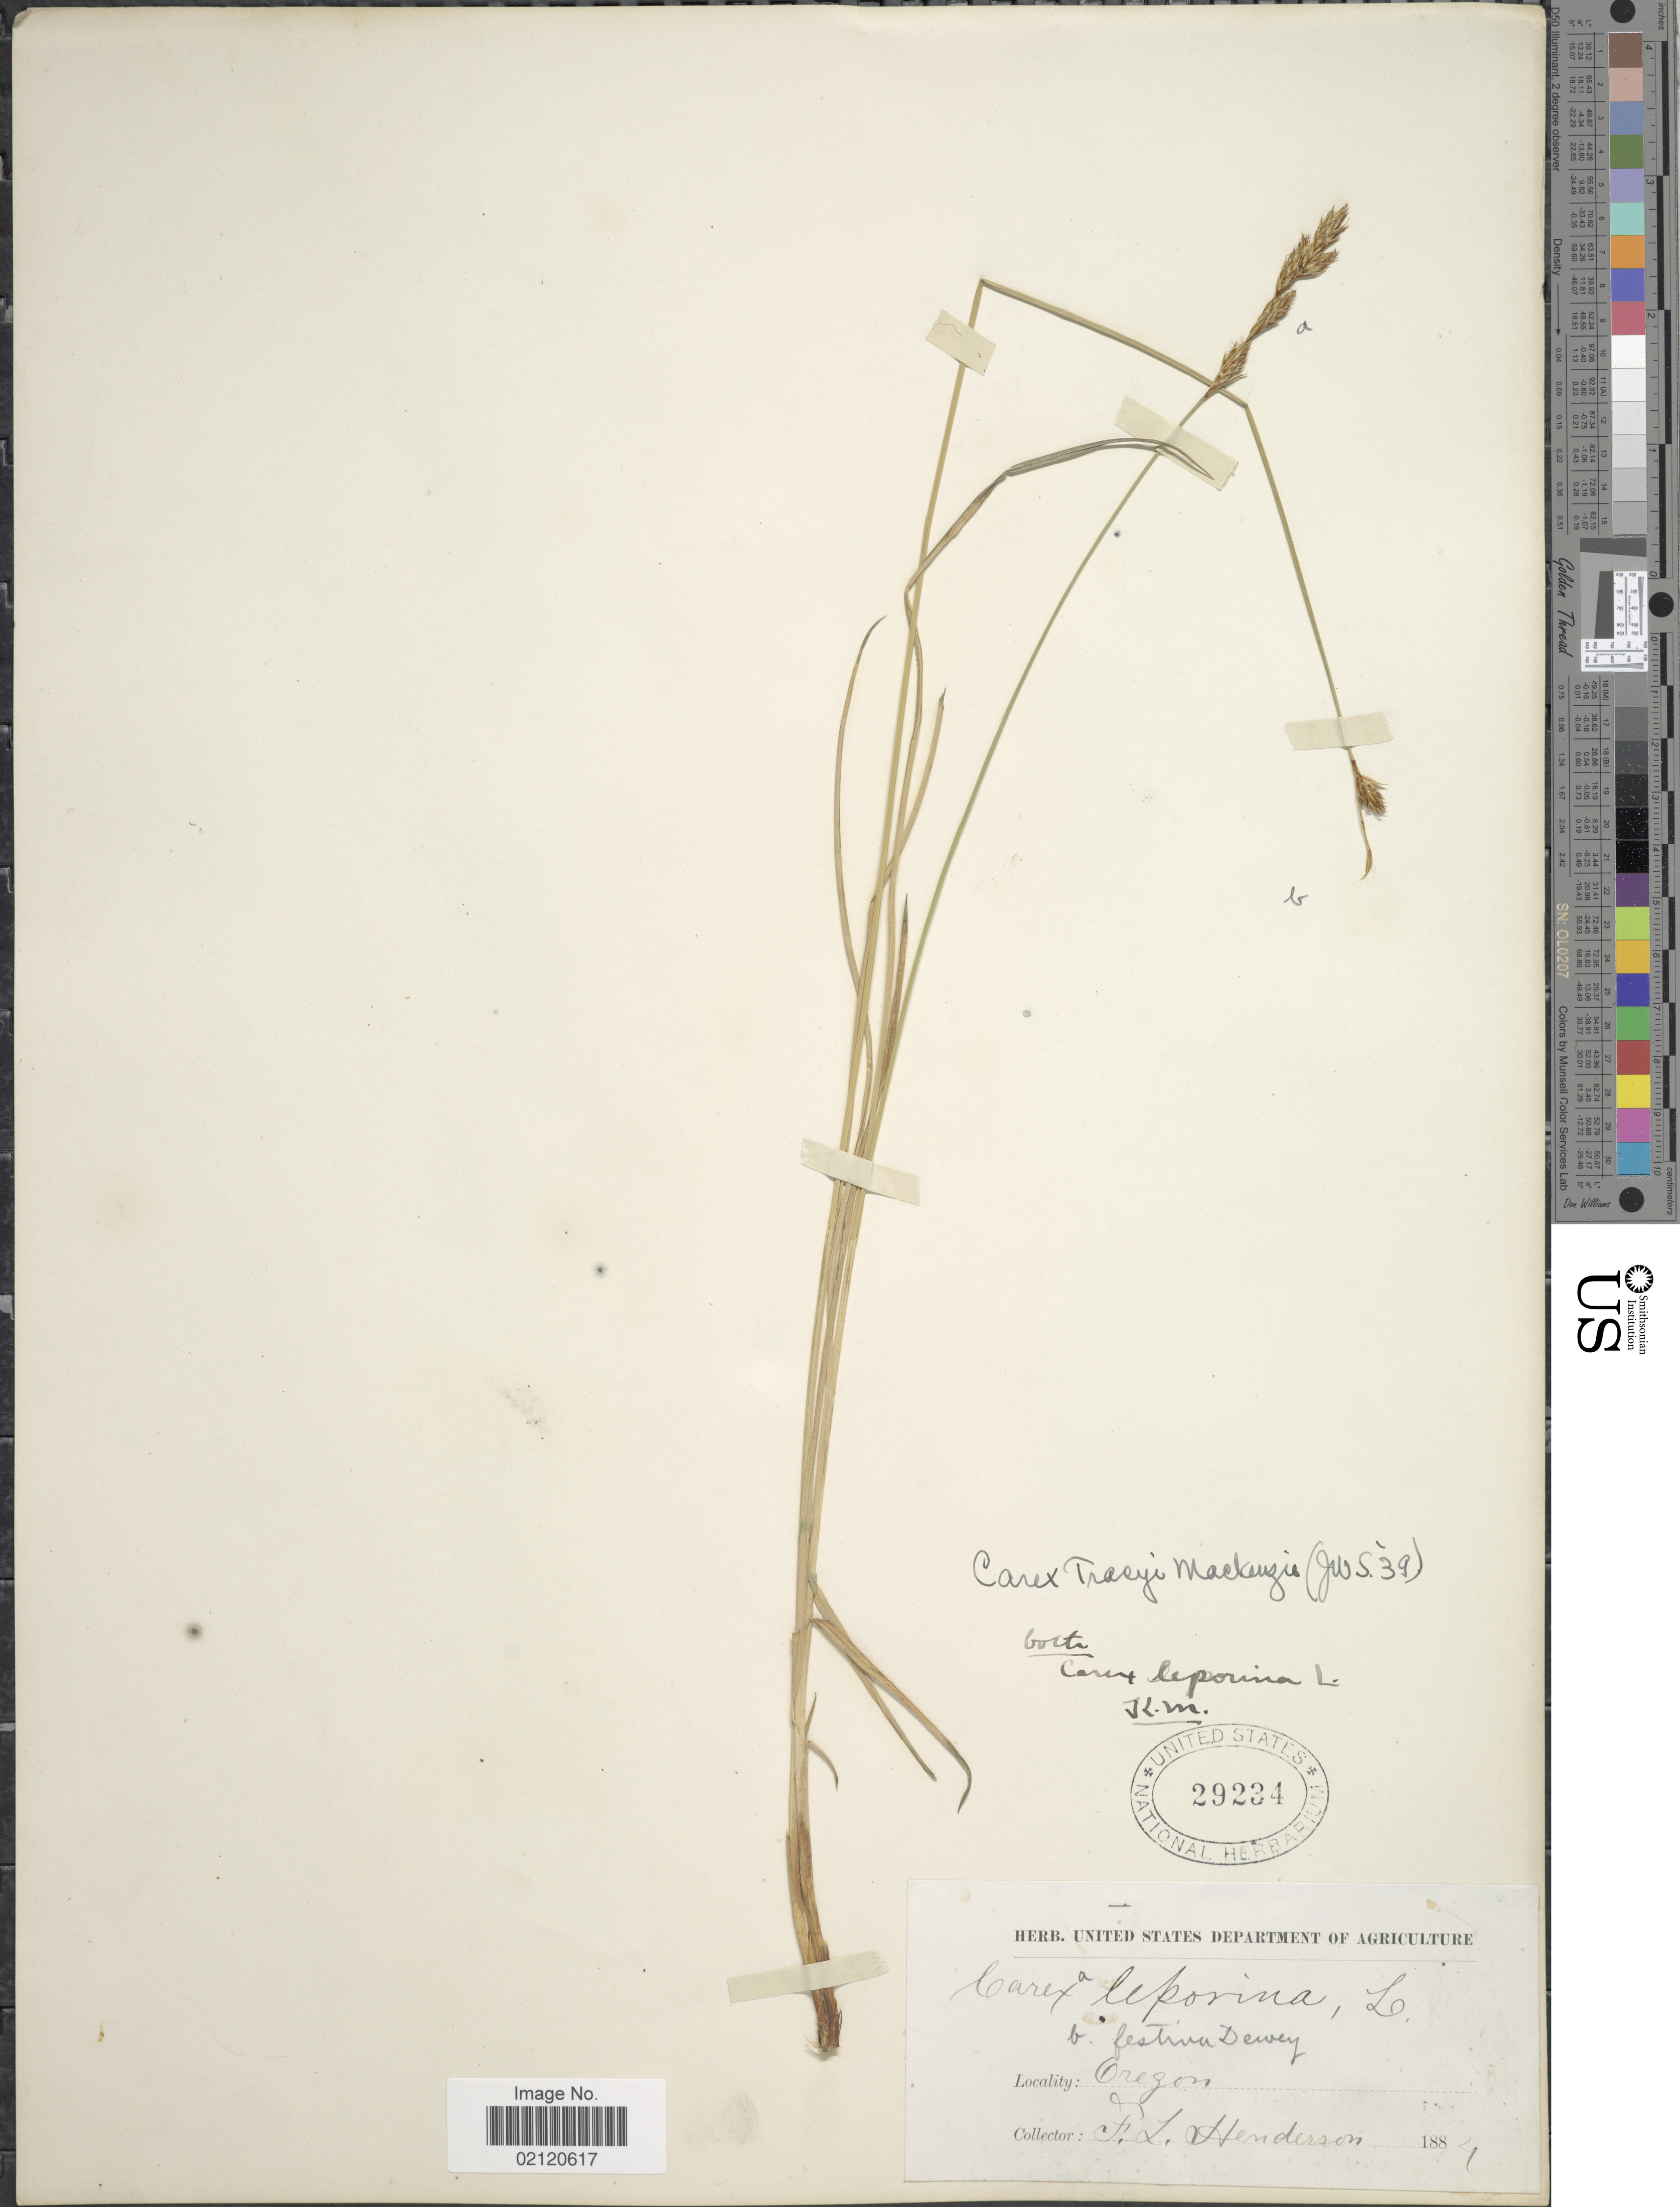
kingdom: Plantae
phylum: Tracheophyta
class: Liliopsida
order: Poales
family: Cyperaceae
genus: Carex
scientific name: Carex leporina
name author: L.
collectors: F. Henderson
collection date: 1884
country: United States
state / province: Oregon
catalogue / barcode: US 29234